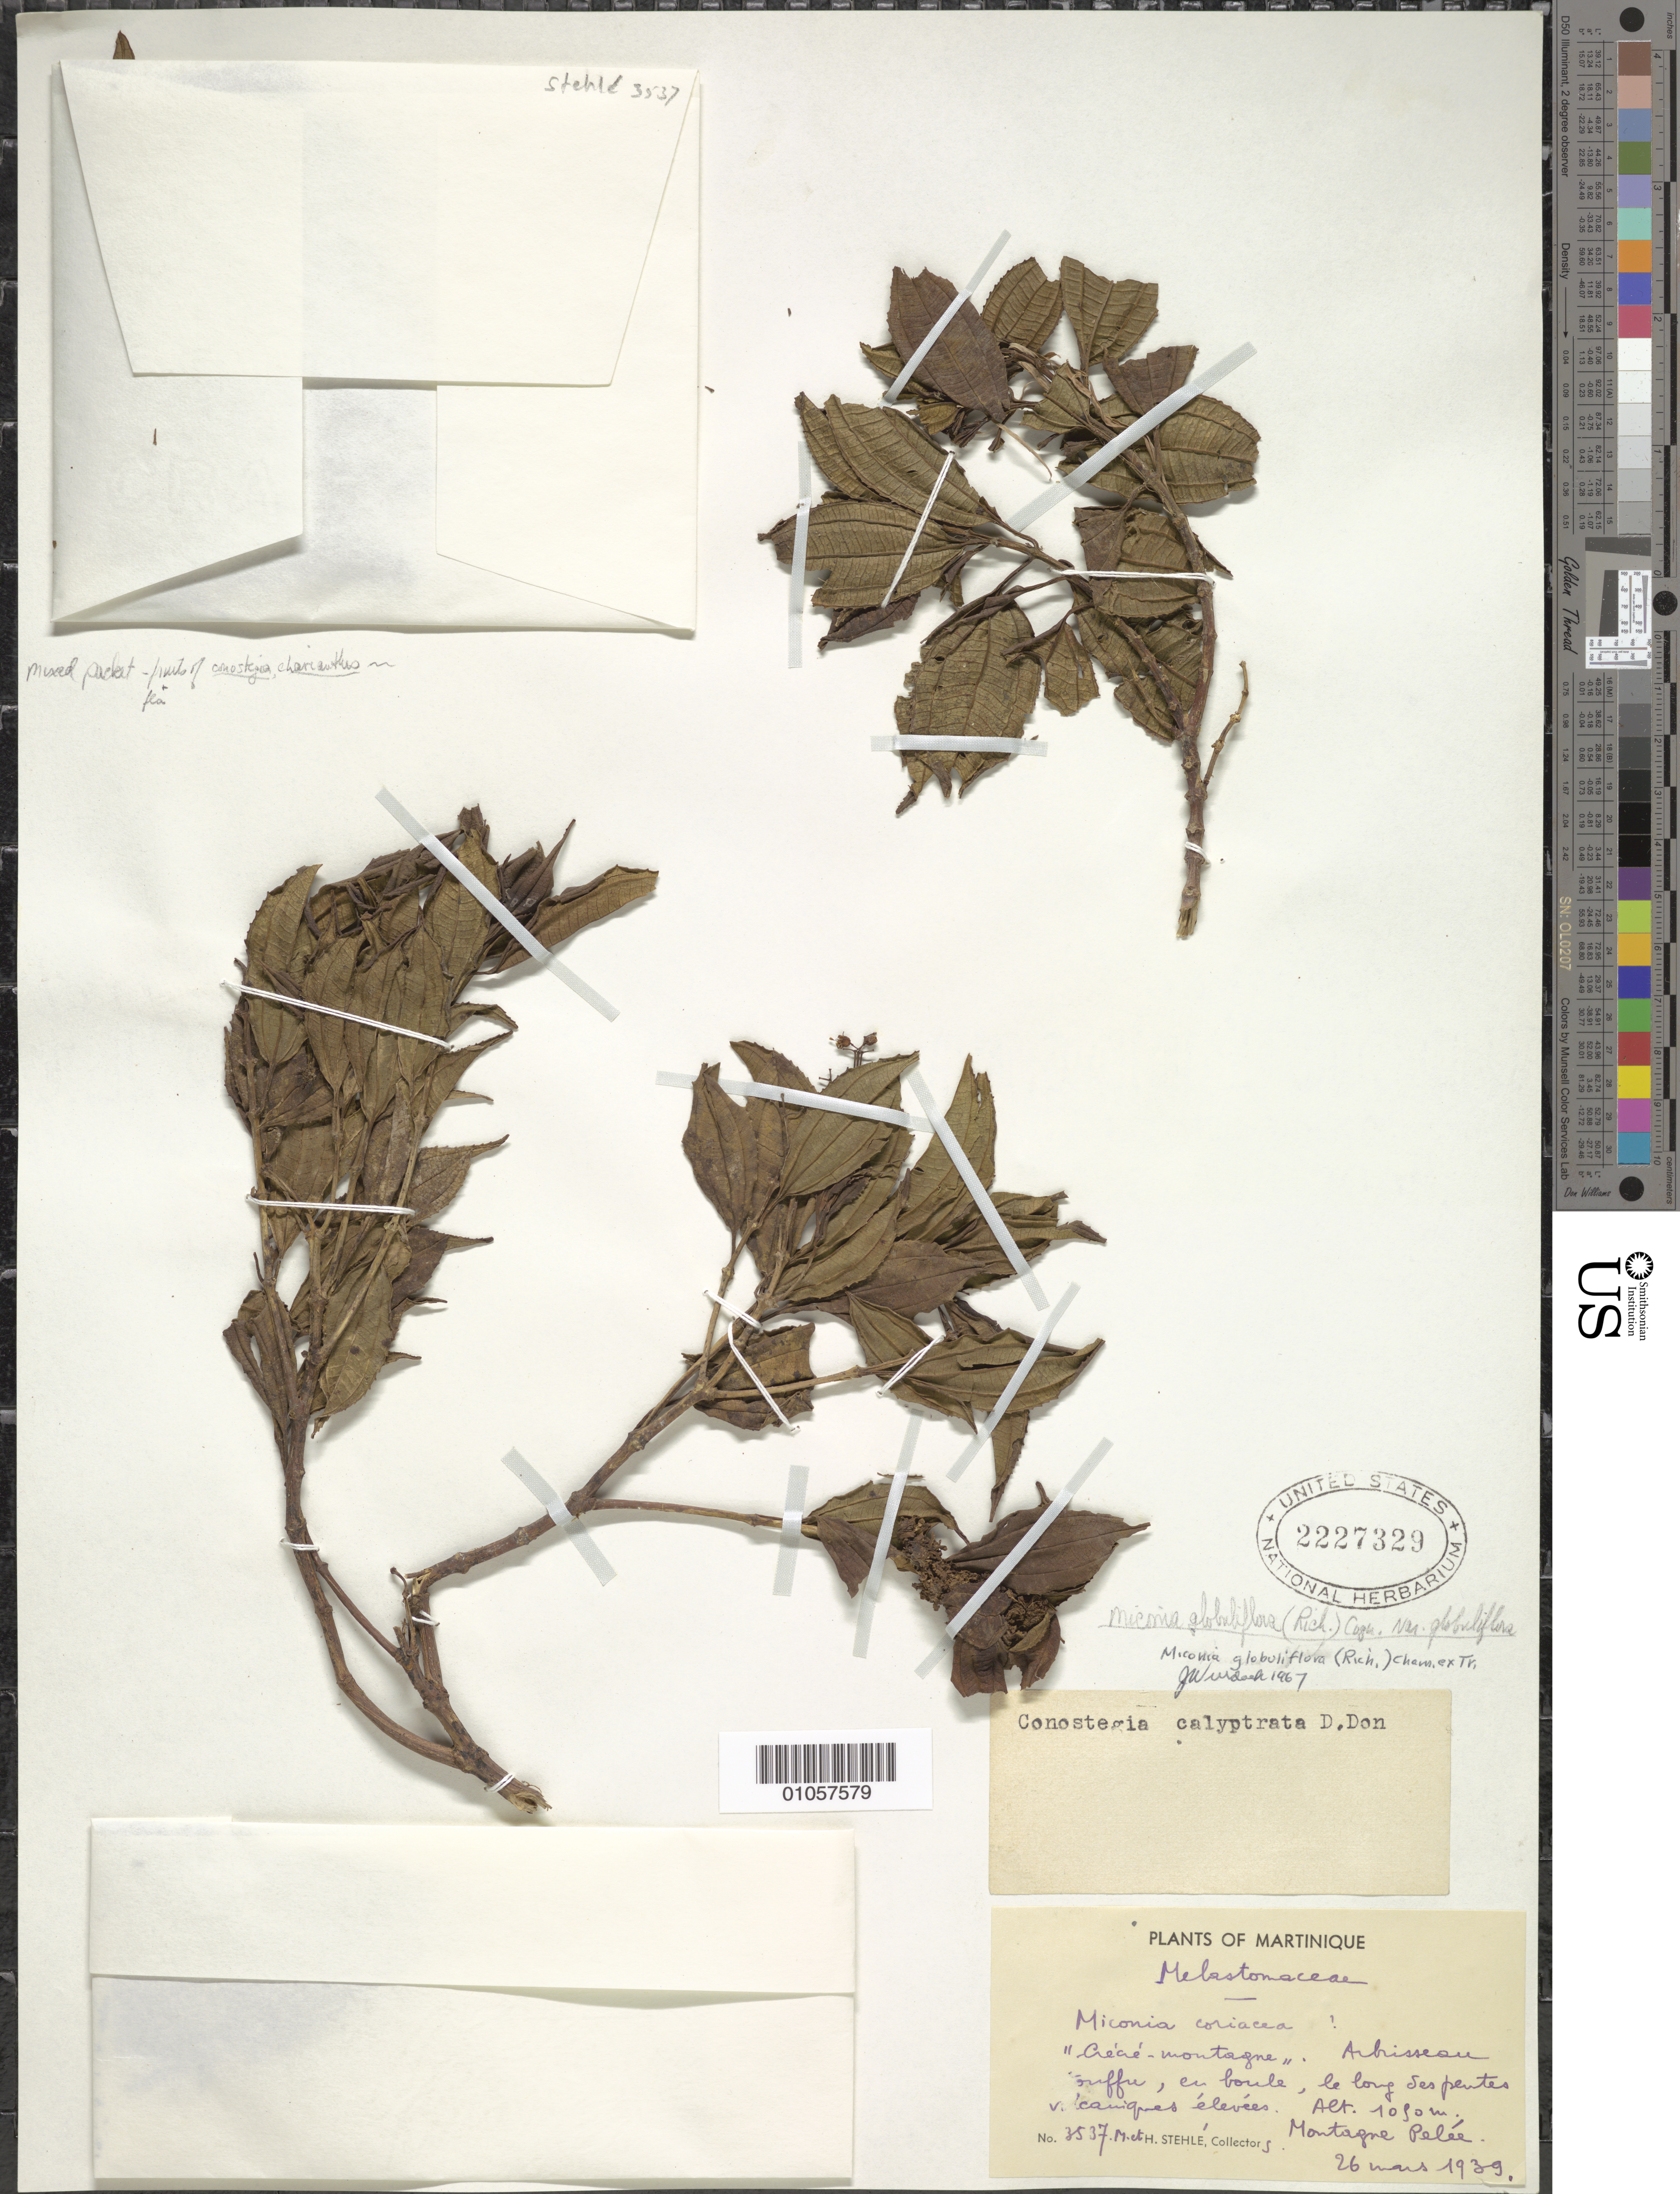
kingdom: Plantae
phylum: Tracheophyta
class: Magnoliopsida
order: Myrtales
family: Melastomataceae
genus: Miconia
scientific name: Miconia globulifera var. globulifera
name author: (Rich.) Cogn.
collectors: H. Stehlé & M. Stehlé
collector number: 3537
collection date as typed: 25 Mar 1939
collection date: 1939-03-25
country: Martinique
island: Martinique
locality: Montagne Pelée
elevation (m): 1050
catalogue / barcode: US 2227329